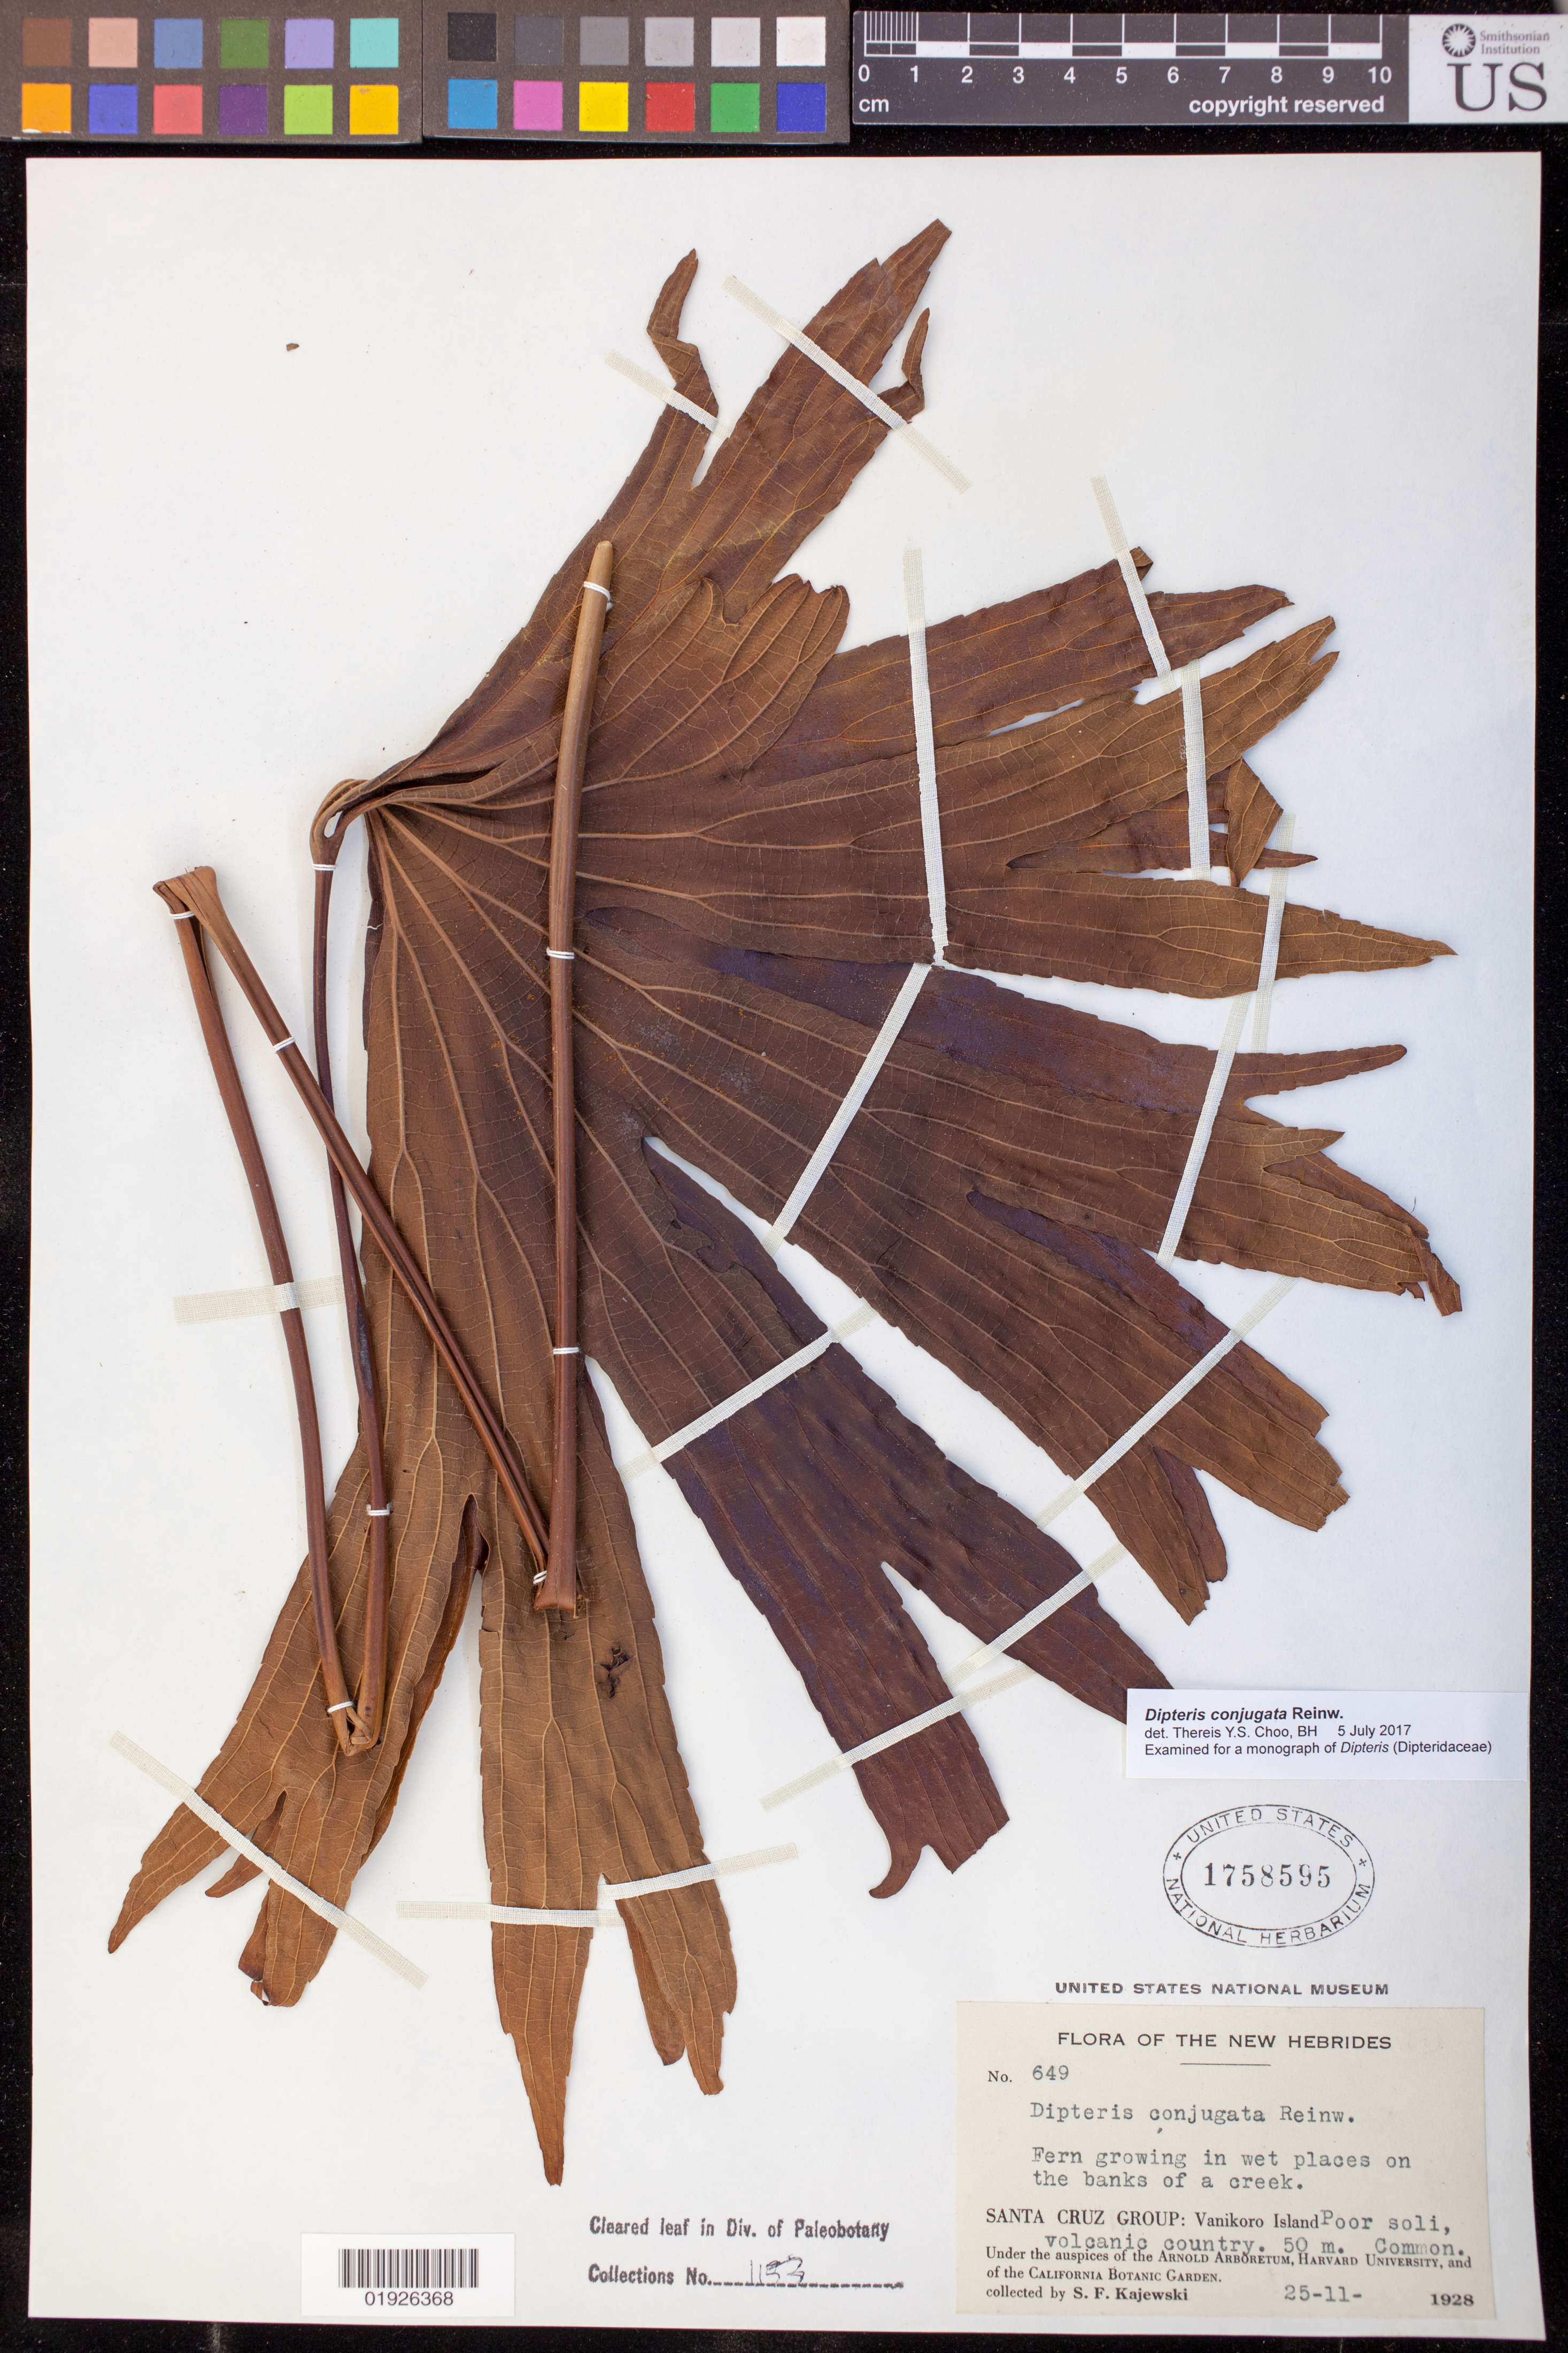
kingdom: Plantae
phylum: Tracheophyta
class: Polypodiopsida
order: Gleicheniales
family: Dipteridaceae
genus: Dipteris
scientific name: Dipteris conjugata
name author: Reinw.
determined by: Choo, Thereis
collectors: S. Kajewski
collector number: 649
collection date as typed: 25 Nov 1928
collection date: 1928-11-25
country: Solomon Islands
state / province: Santa Cruz Is.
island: Vanikolo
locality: New Hebrides, Santa Cruz Group: Vanikoro Island.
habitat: growing in wet places on the banks of a creek.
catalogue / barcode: US 1758595